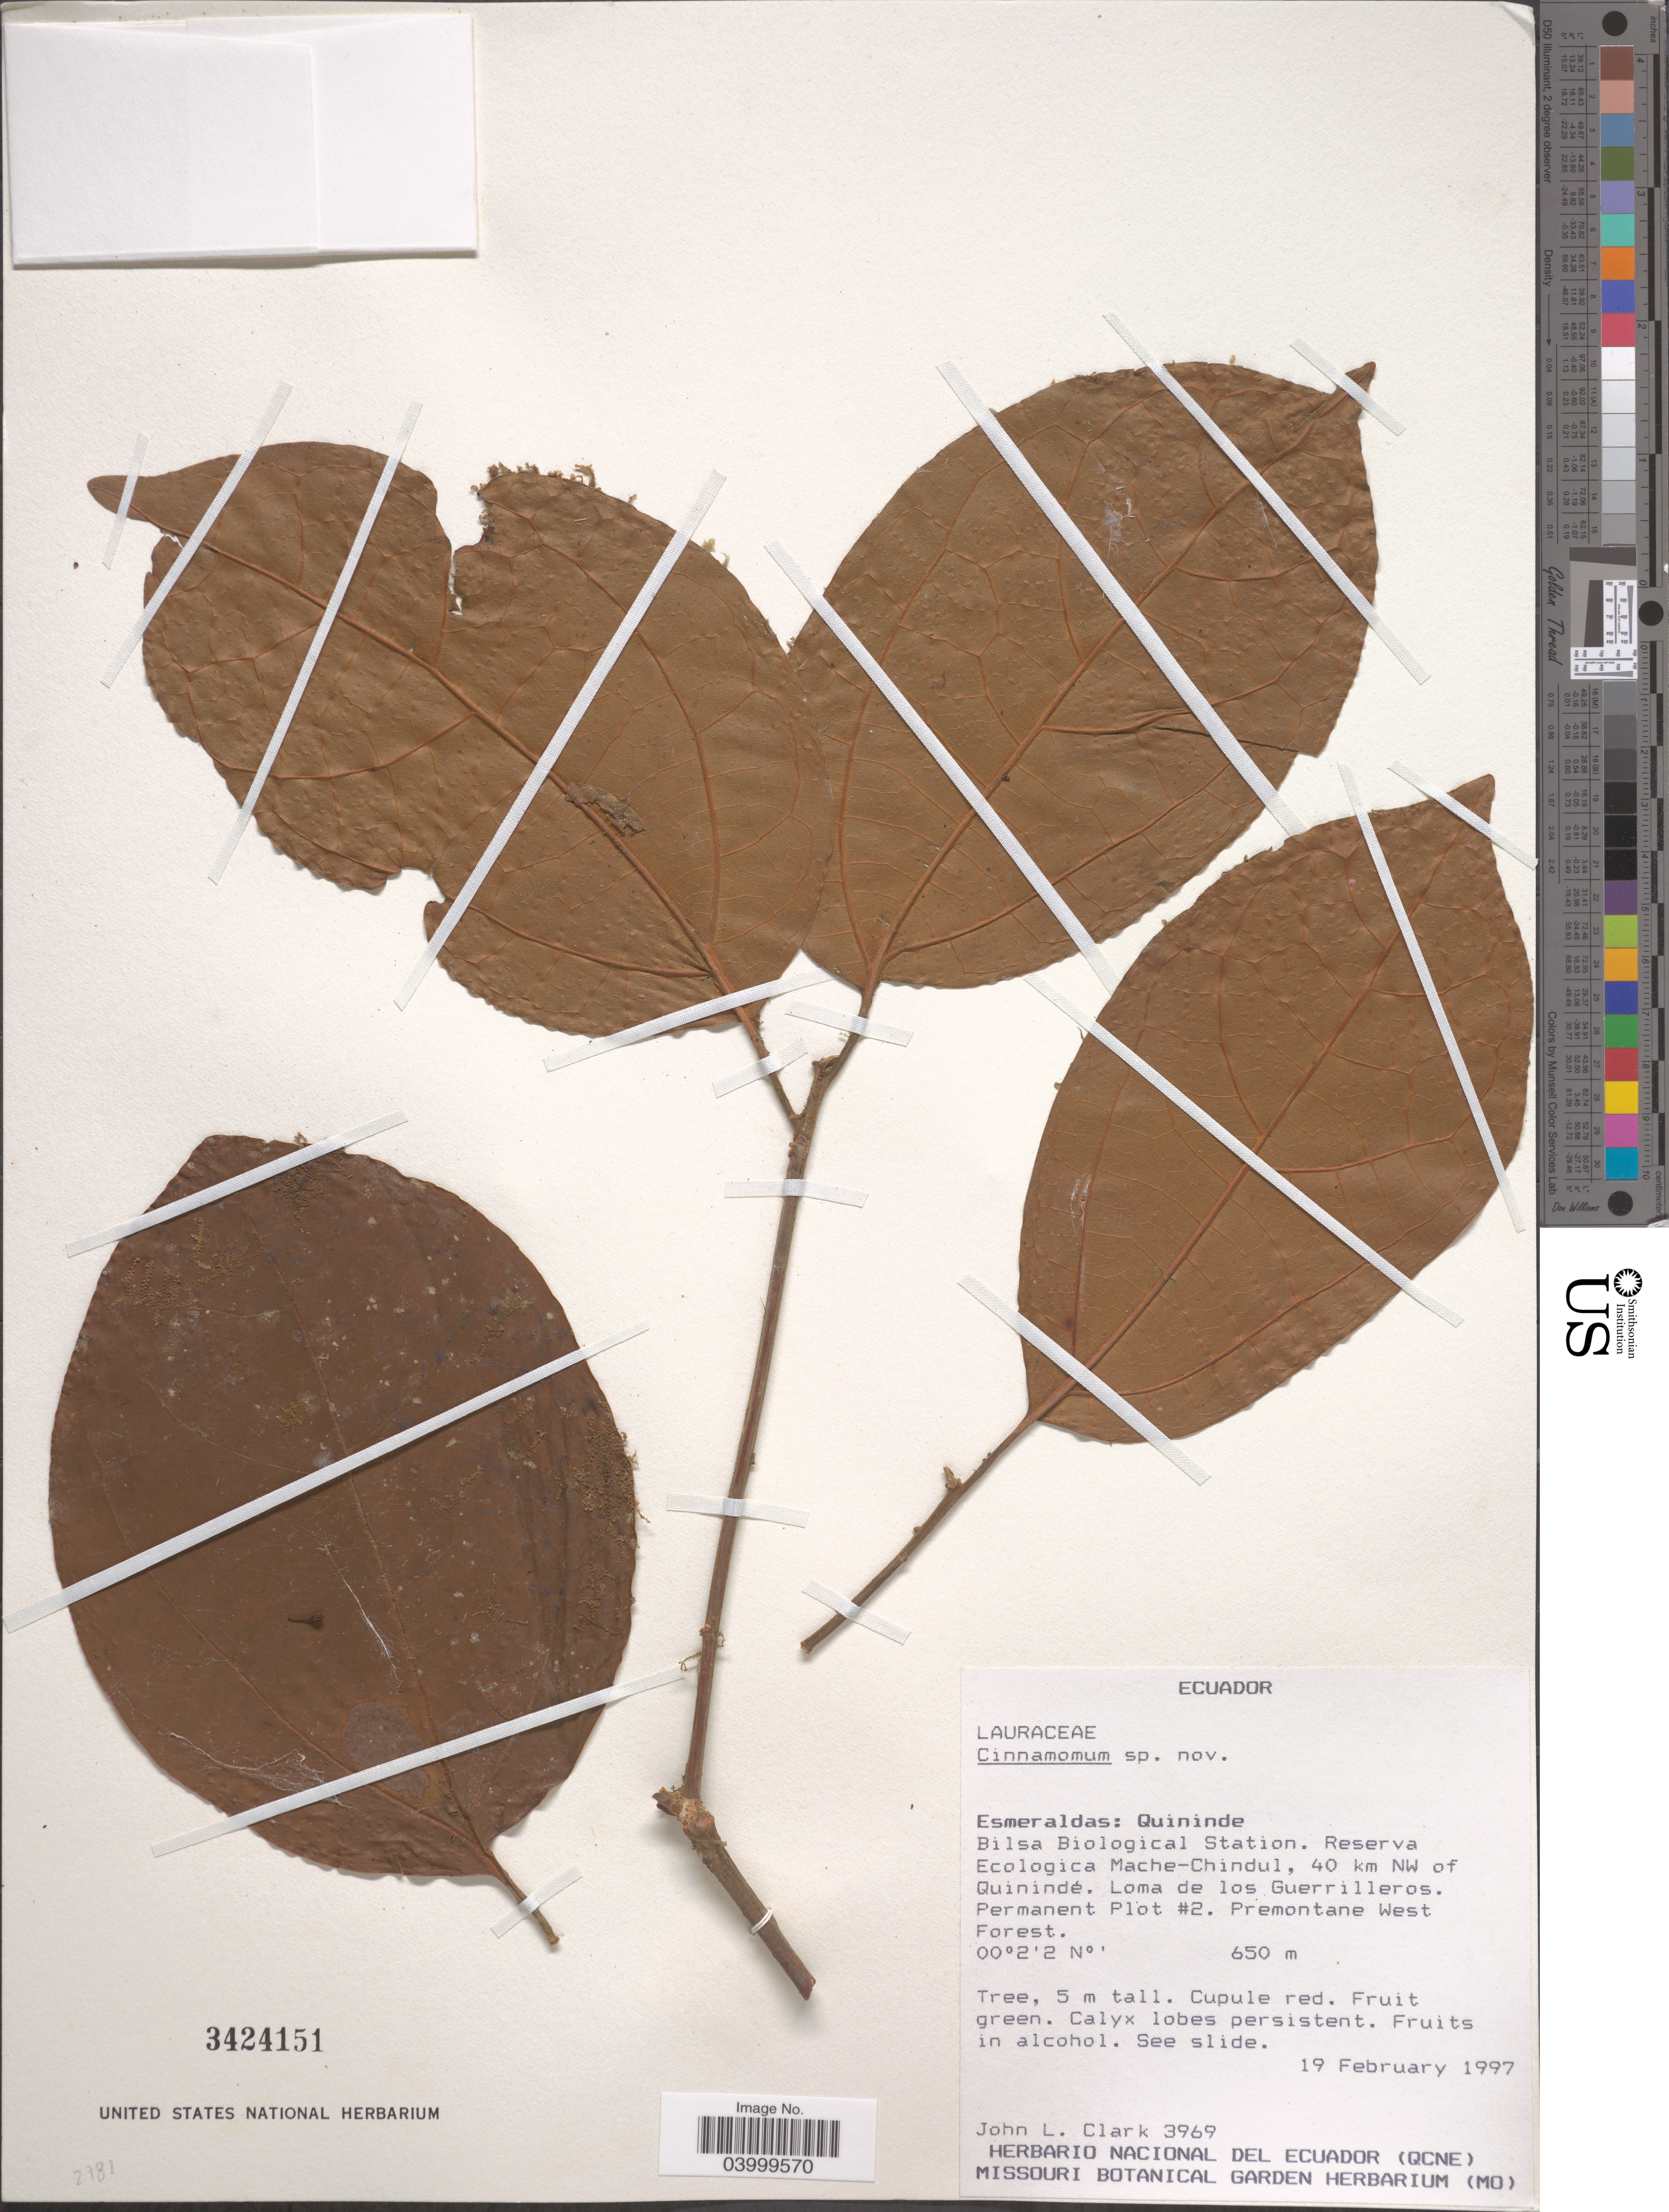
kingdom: Plantae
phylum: Tracheophyta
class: Magnoliopsida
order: Laurales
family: Lauraceae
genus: Cinnamomum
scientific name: Cinnamomum sp.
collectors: J. L. Clark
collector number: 3969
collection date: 1997-02-19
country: Ecuador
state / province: Esmeraldas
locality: Quininde. Bilsa Biological Station. Reserva Ecologica Mache-Chindul, 40 km NW of Quinindé. Loma de los Guerilleros. Permanent Plot #2. Premontane West Forest.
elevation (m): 650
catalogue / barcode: US 3424151